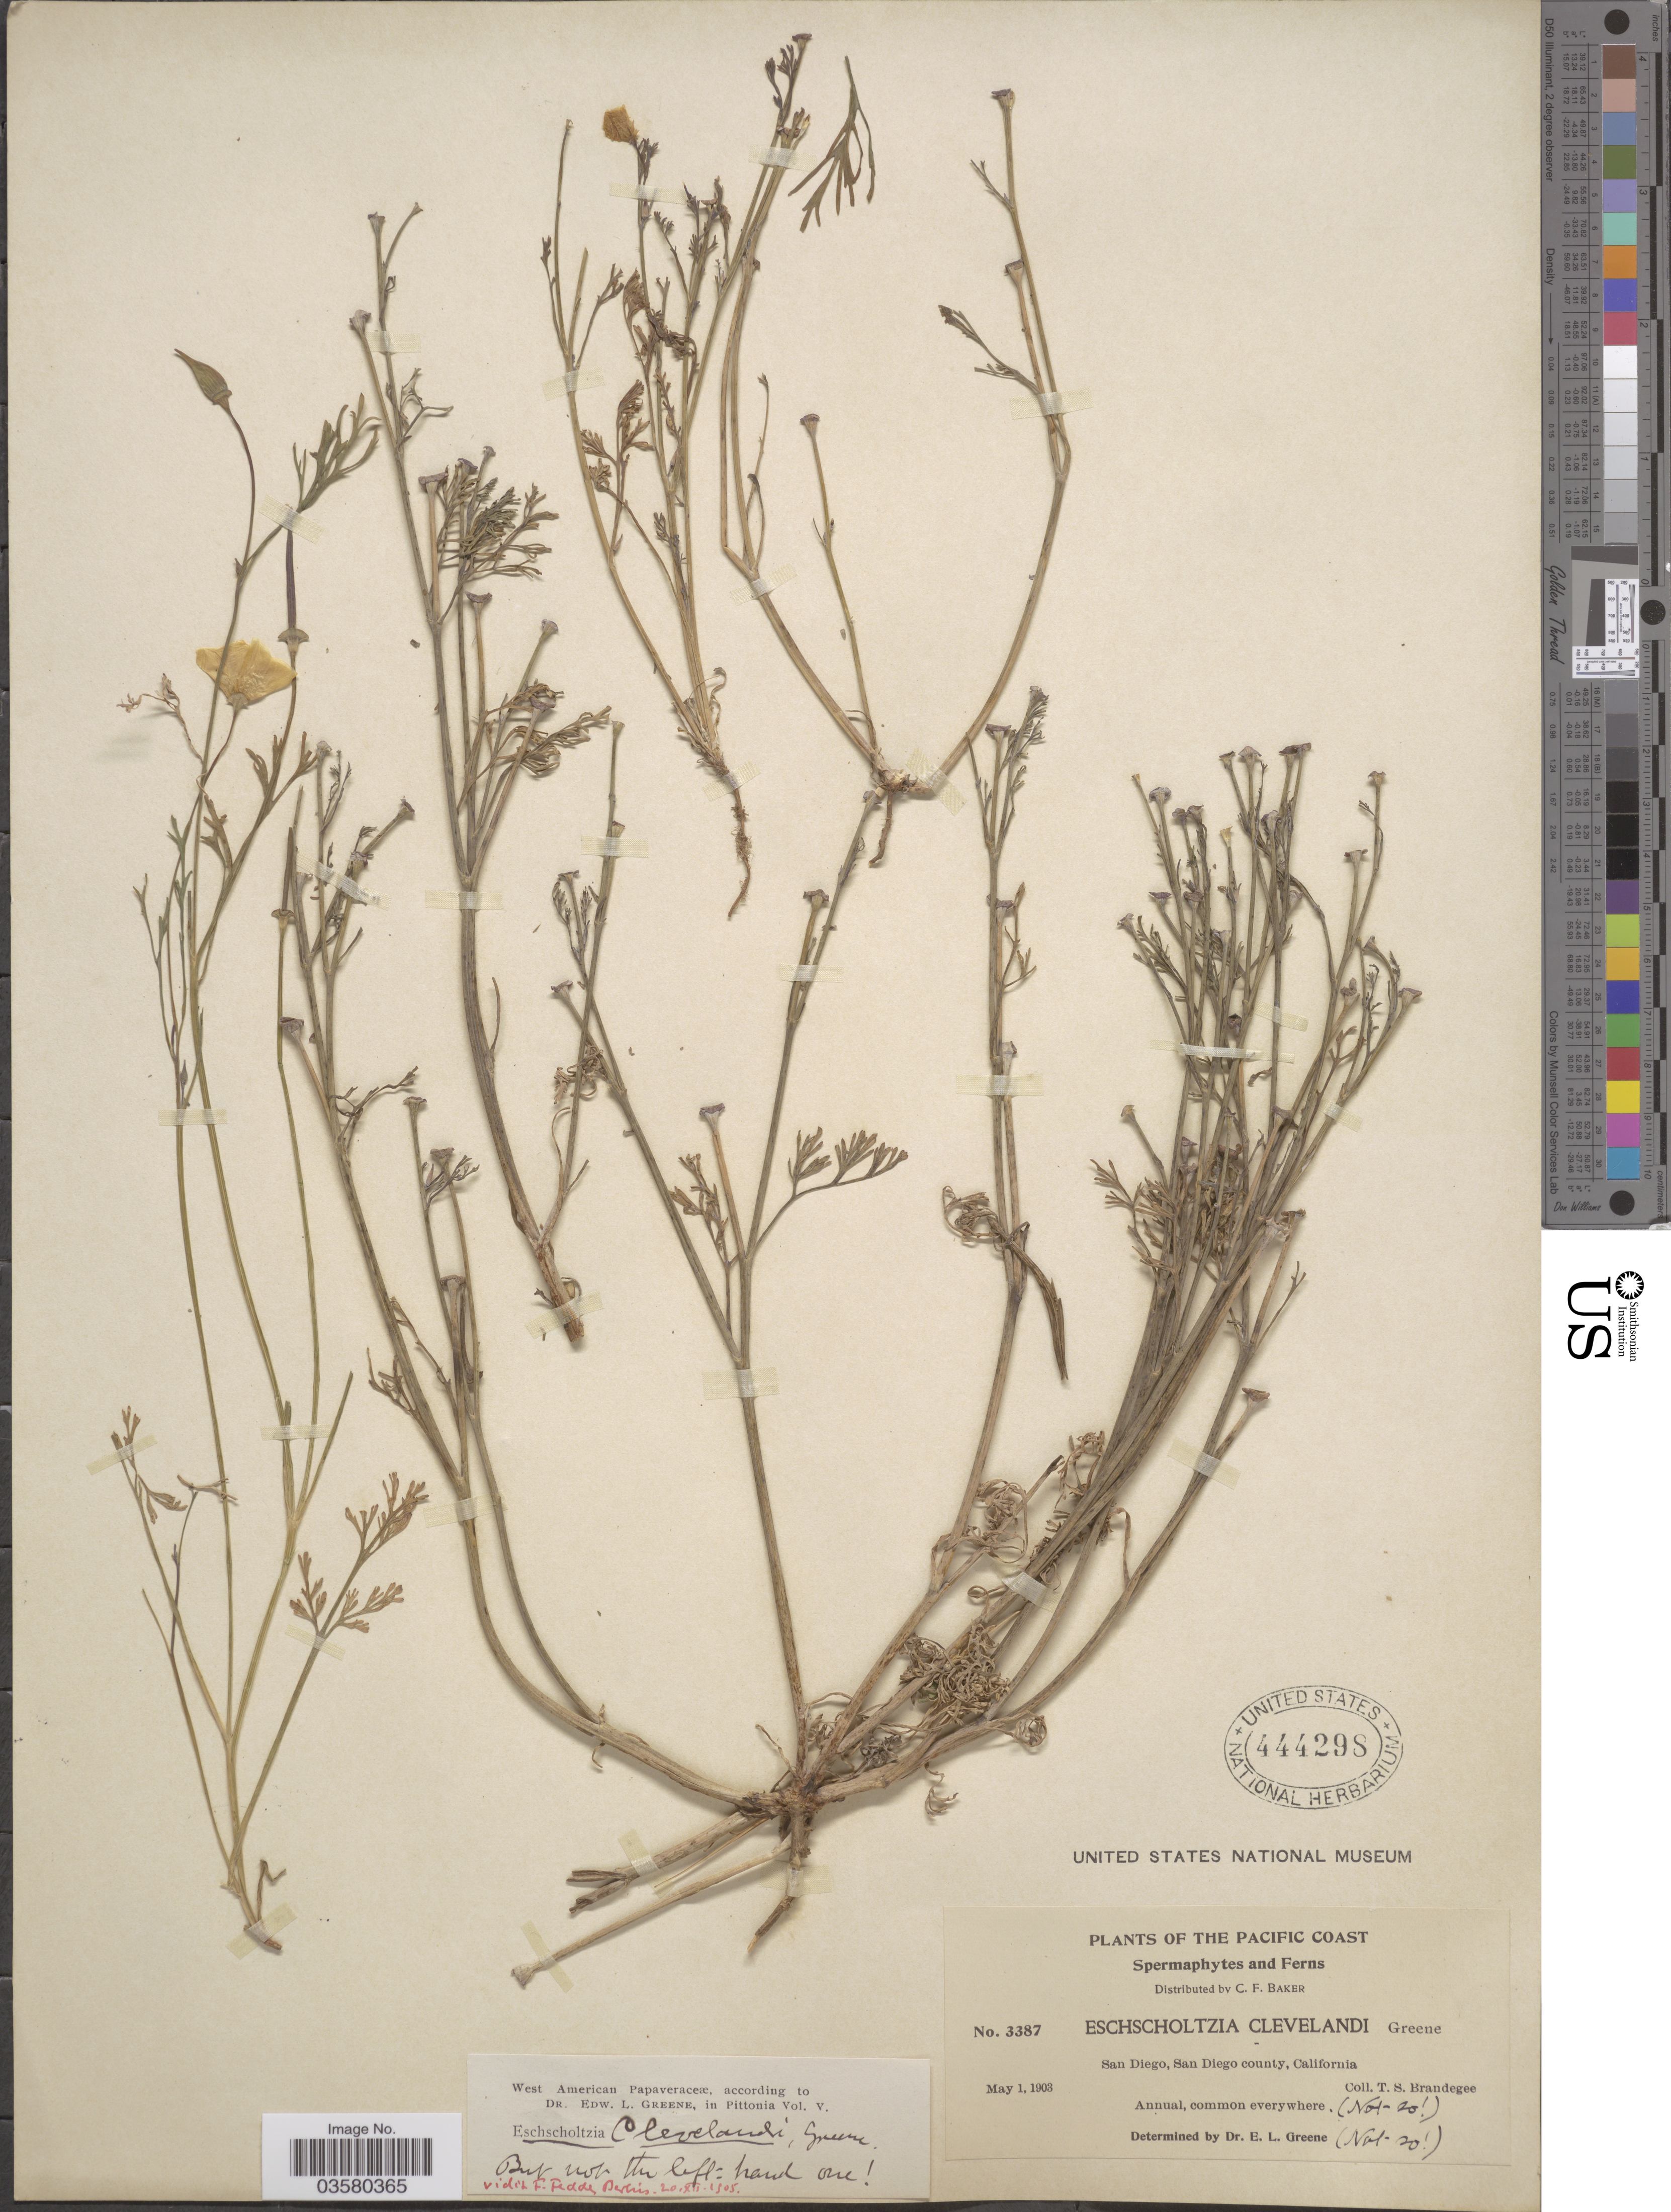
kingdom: Plantae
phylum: Tracheophyta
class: Magnoliopsida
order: Ranunculales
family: Papaveraceae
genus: Eschscholzia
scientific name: Eschscholzia clevelandii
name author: Greene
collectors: T. S. Brandegee (herbarium)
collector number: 3387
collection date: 1903-05-01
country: United States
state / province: California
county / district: San Diego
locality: The Pacific Coast. San Diego, San Diego county.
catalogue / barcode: US 444298